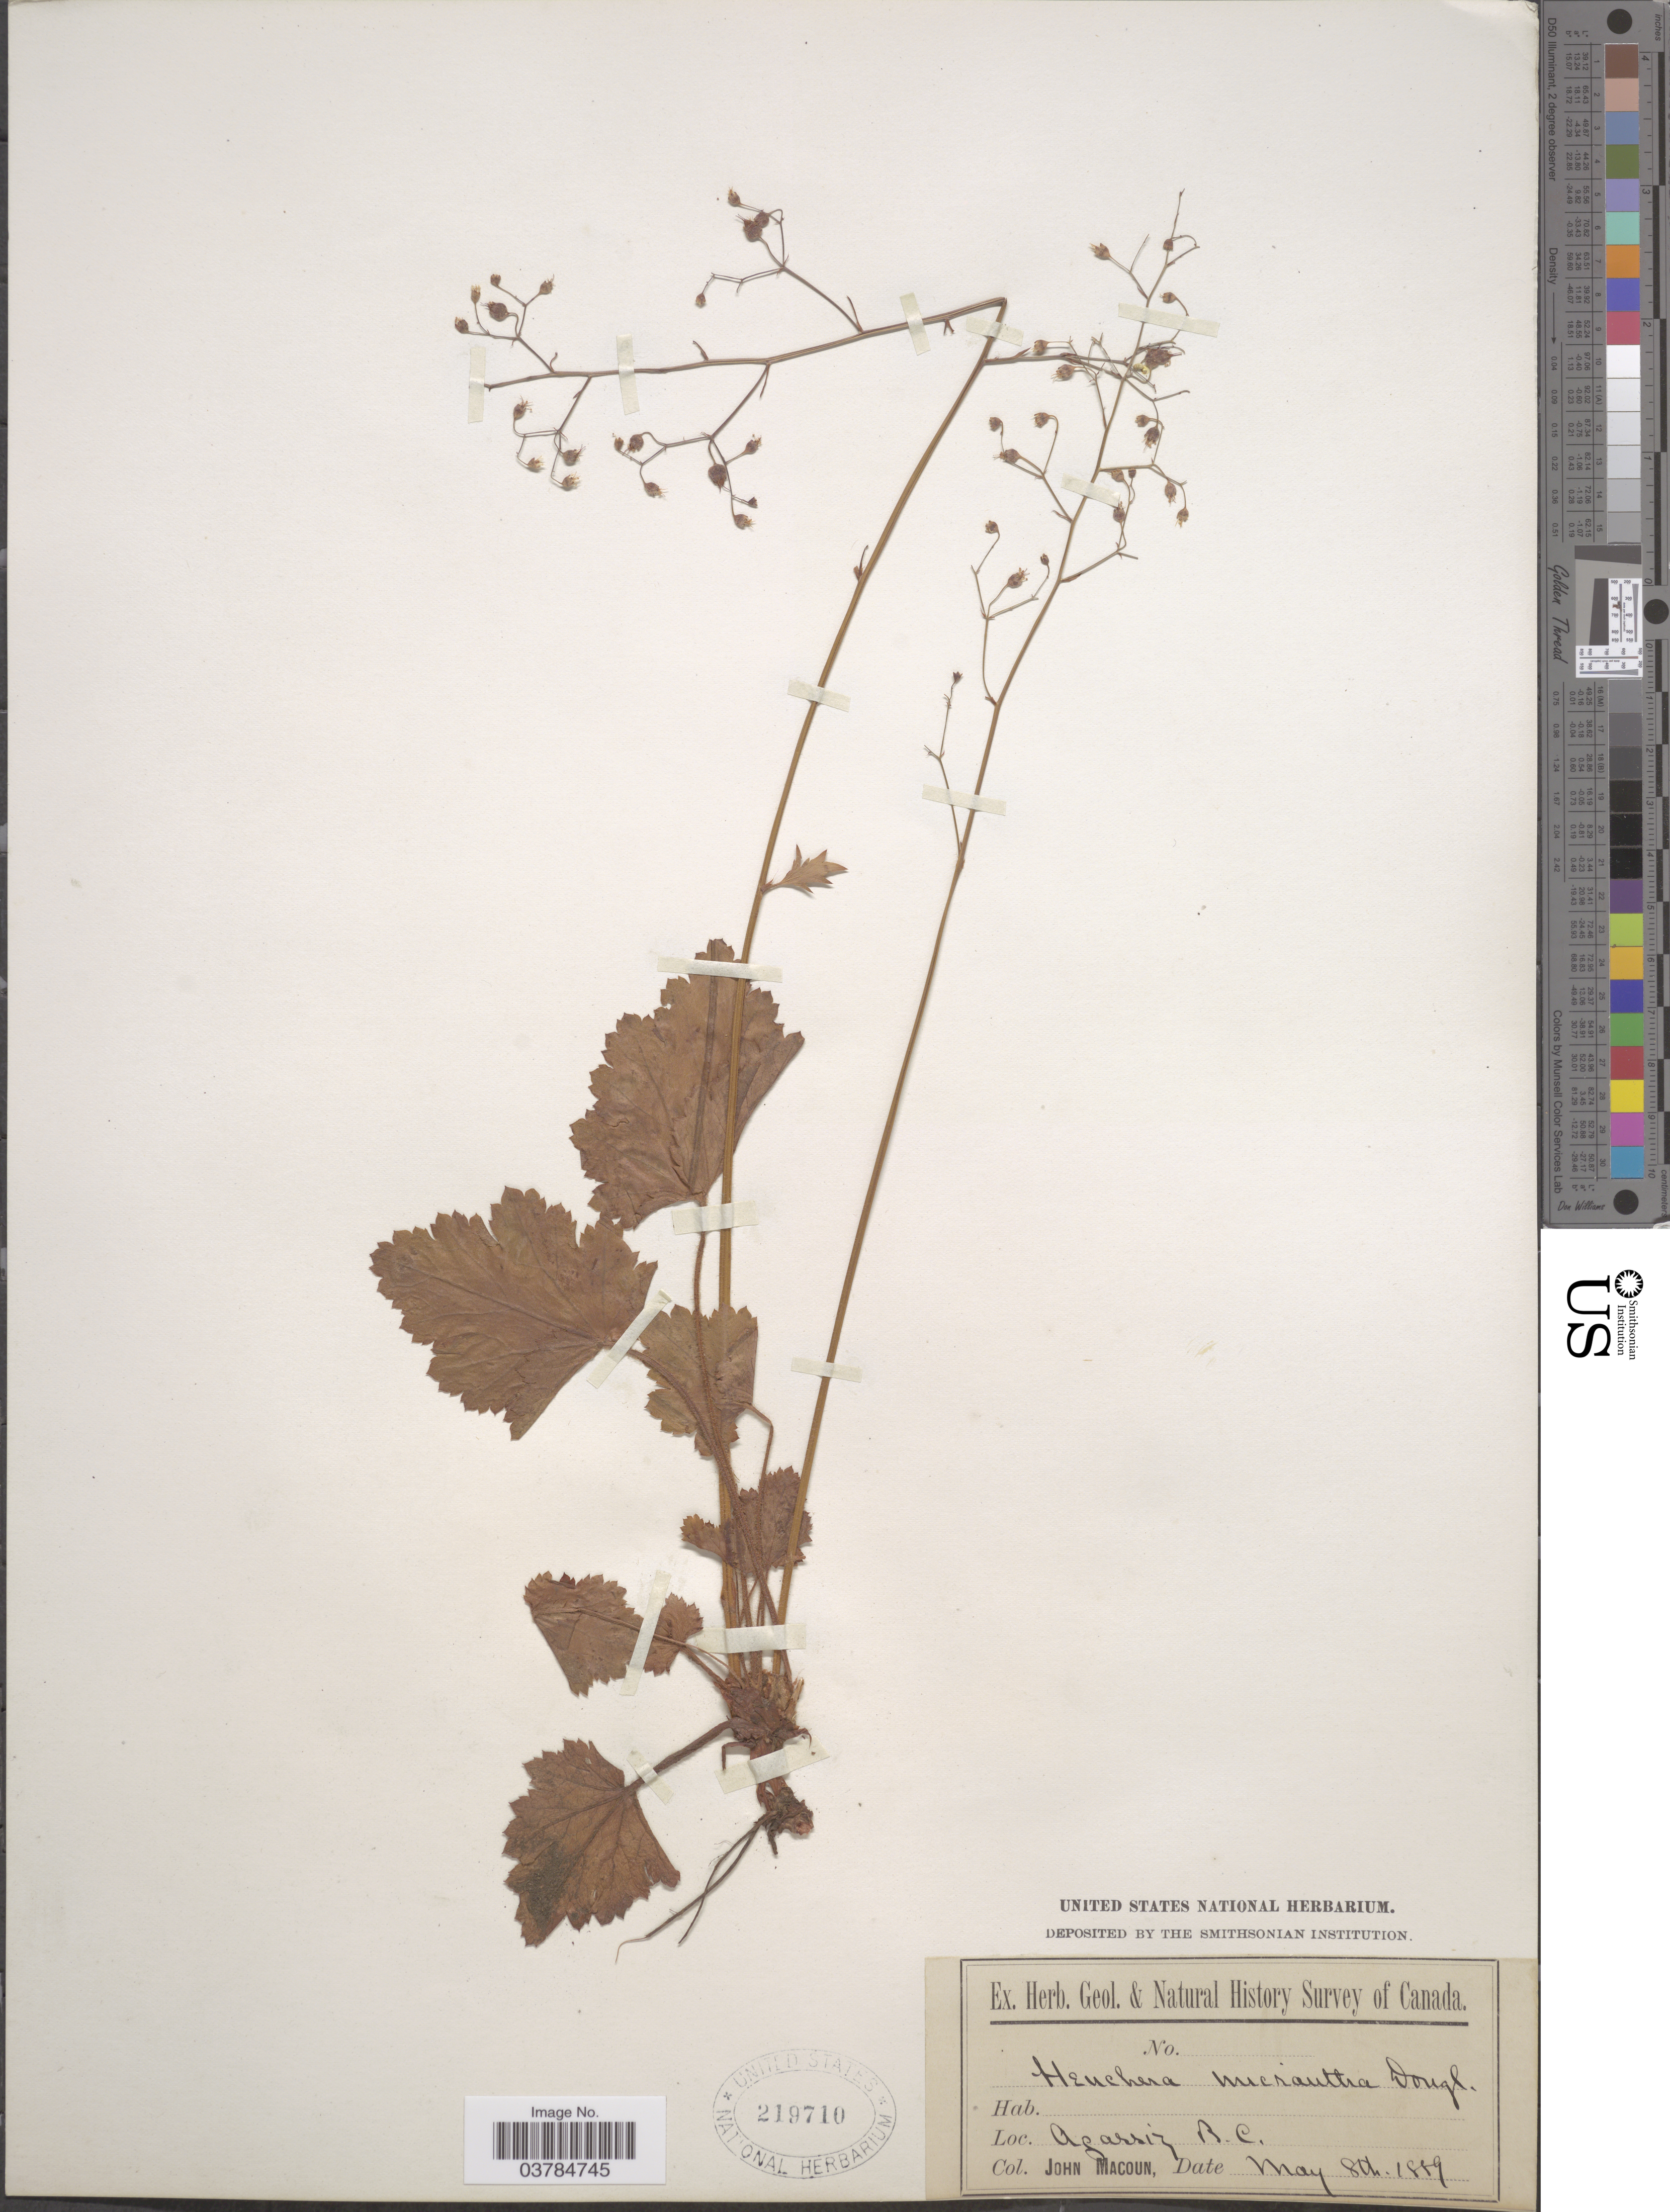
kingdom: Plantae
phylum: Tracheophyta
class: Magnoliopsida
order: Saxifragales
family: Saxifragaceae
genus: Heuchera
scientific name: Heuchera micrantha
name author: Douglas ex Lindl.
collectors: J. Macoun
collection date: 1889-05-08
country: Canada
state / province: British Columbia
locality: Geol. & Natural History Survey of Canada. Agassiz.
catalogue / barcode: US 219710